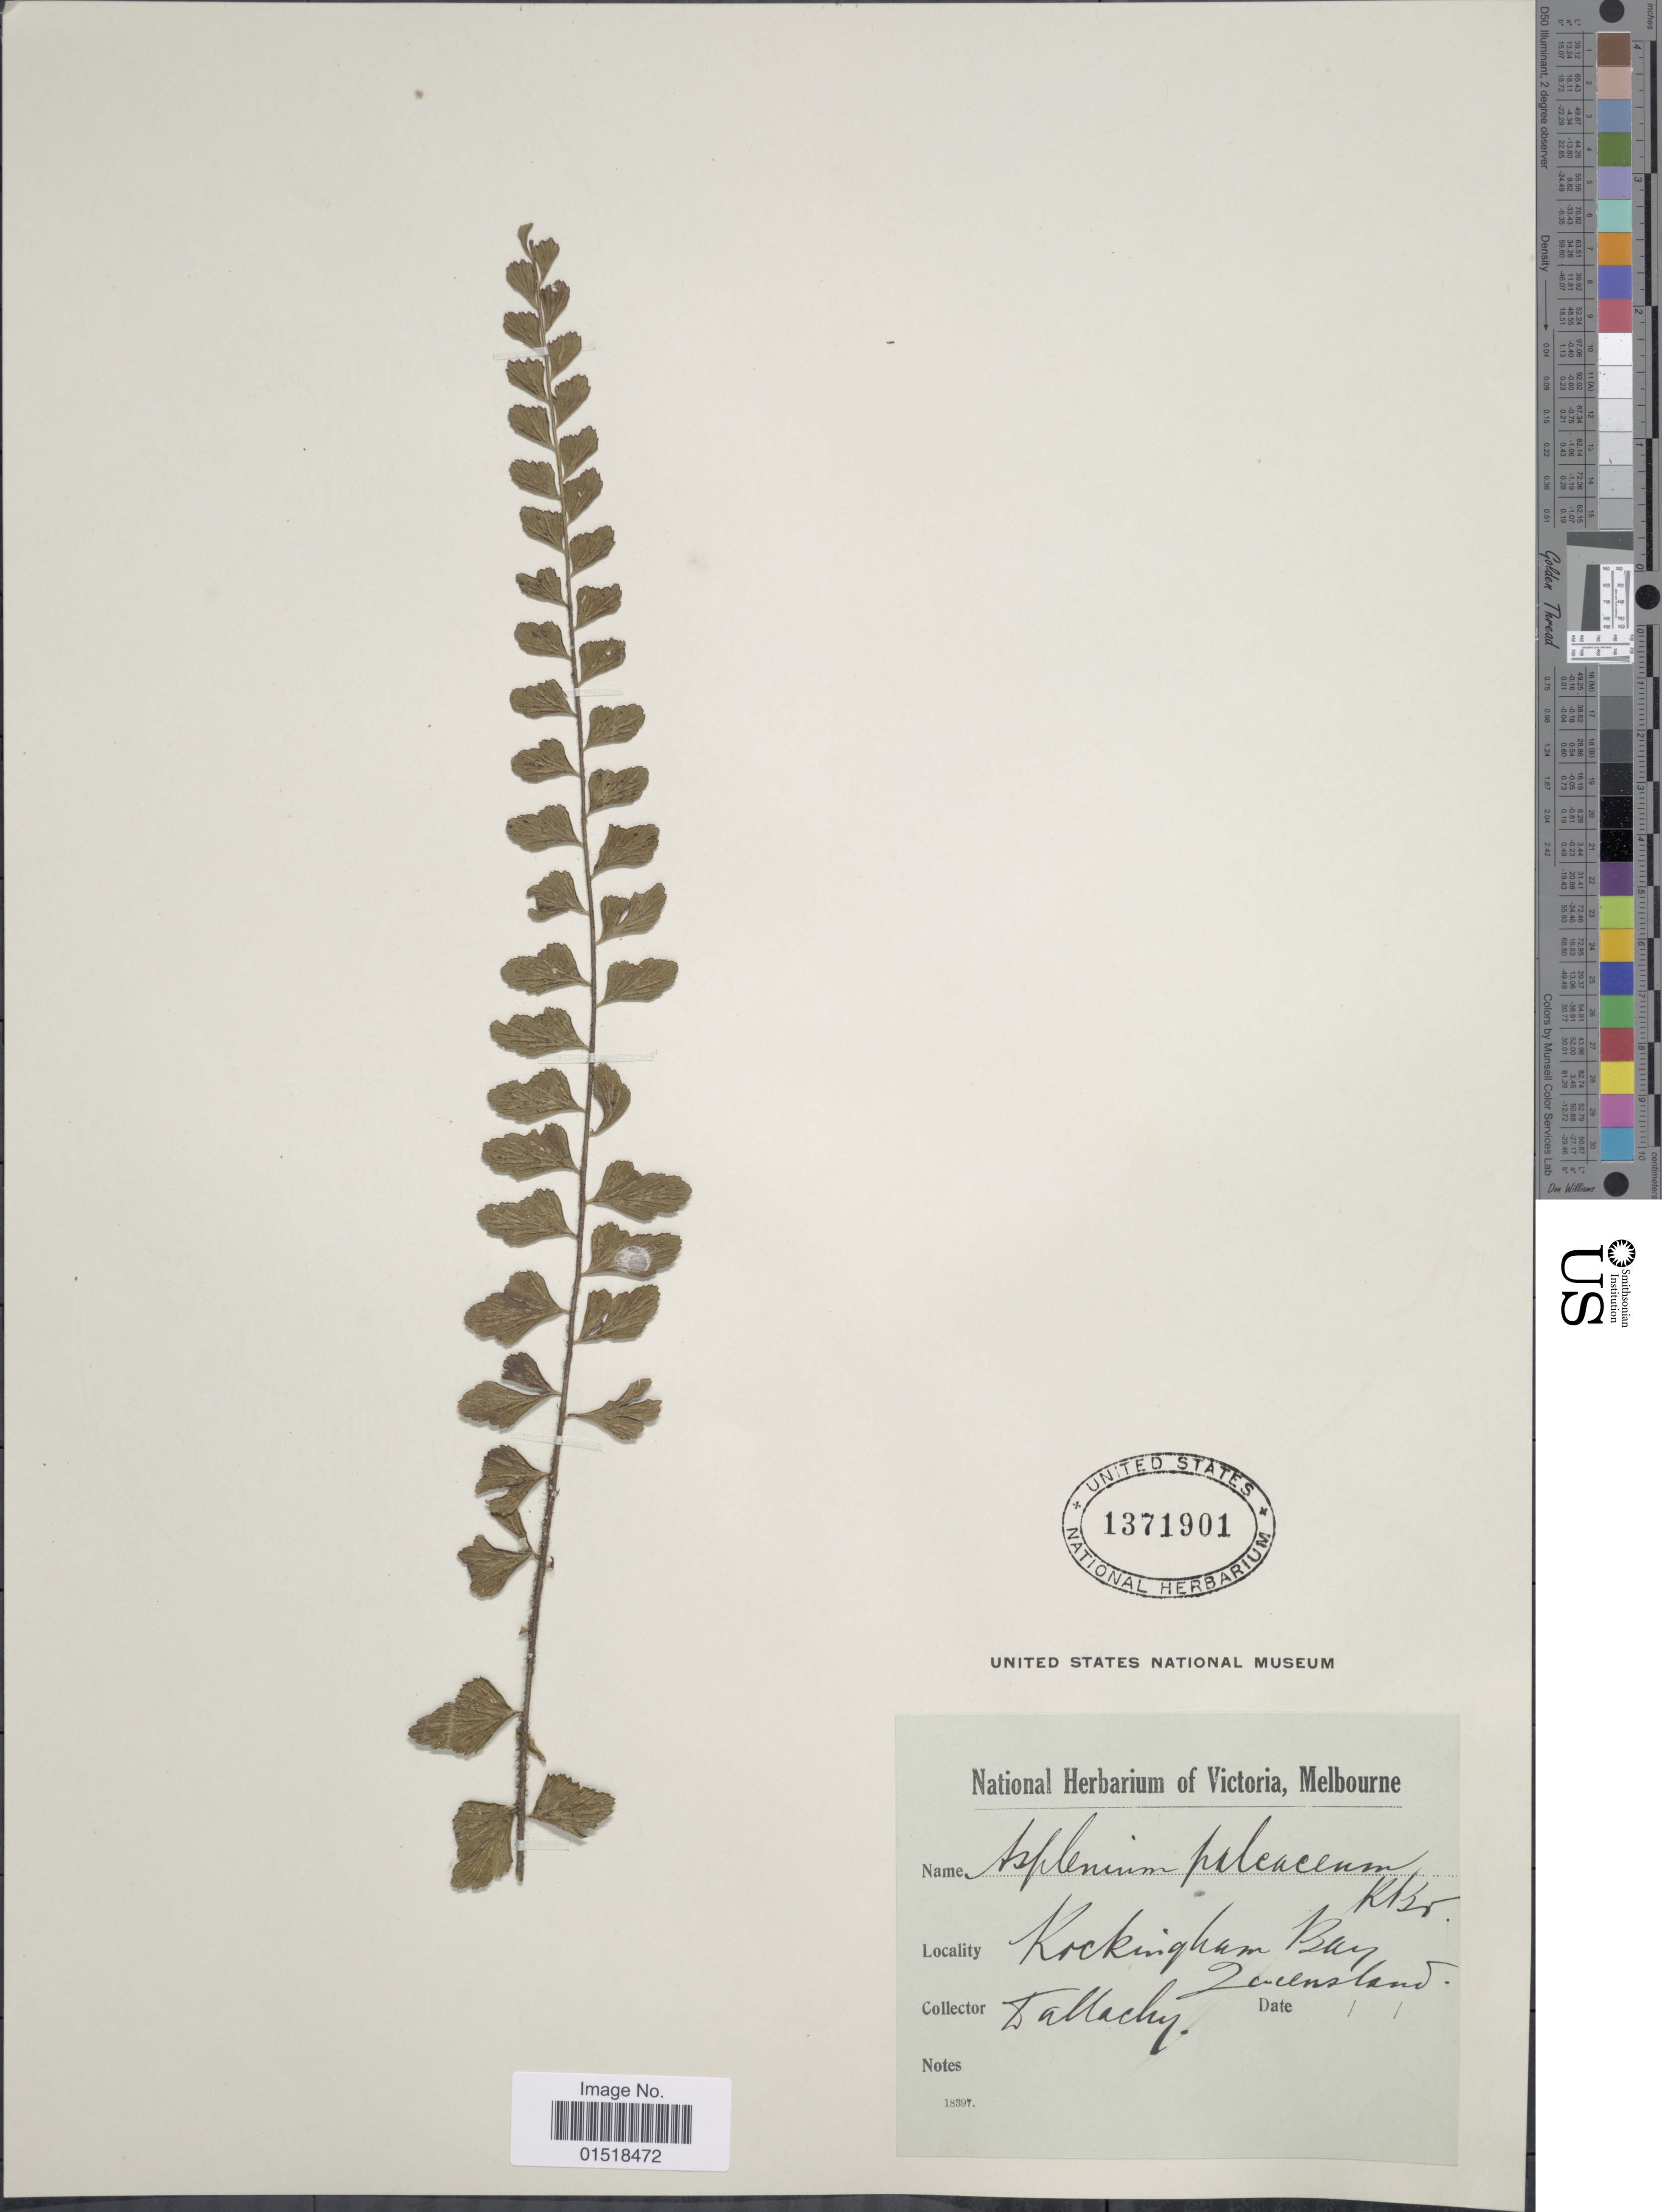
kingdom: Plantae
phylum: Tracheophyta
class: Polypodiopsida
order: Polypodiales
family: Aspleniaceae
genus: Asplenium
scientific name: Asplenium paleaceum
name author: R. Br.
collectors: Dallachy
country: Australia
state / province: Queensland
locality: Rockingham Bay.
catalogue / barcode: US 1371901